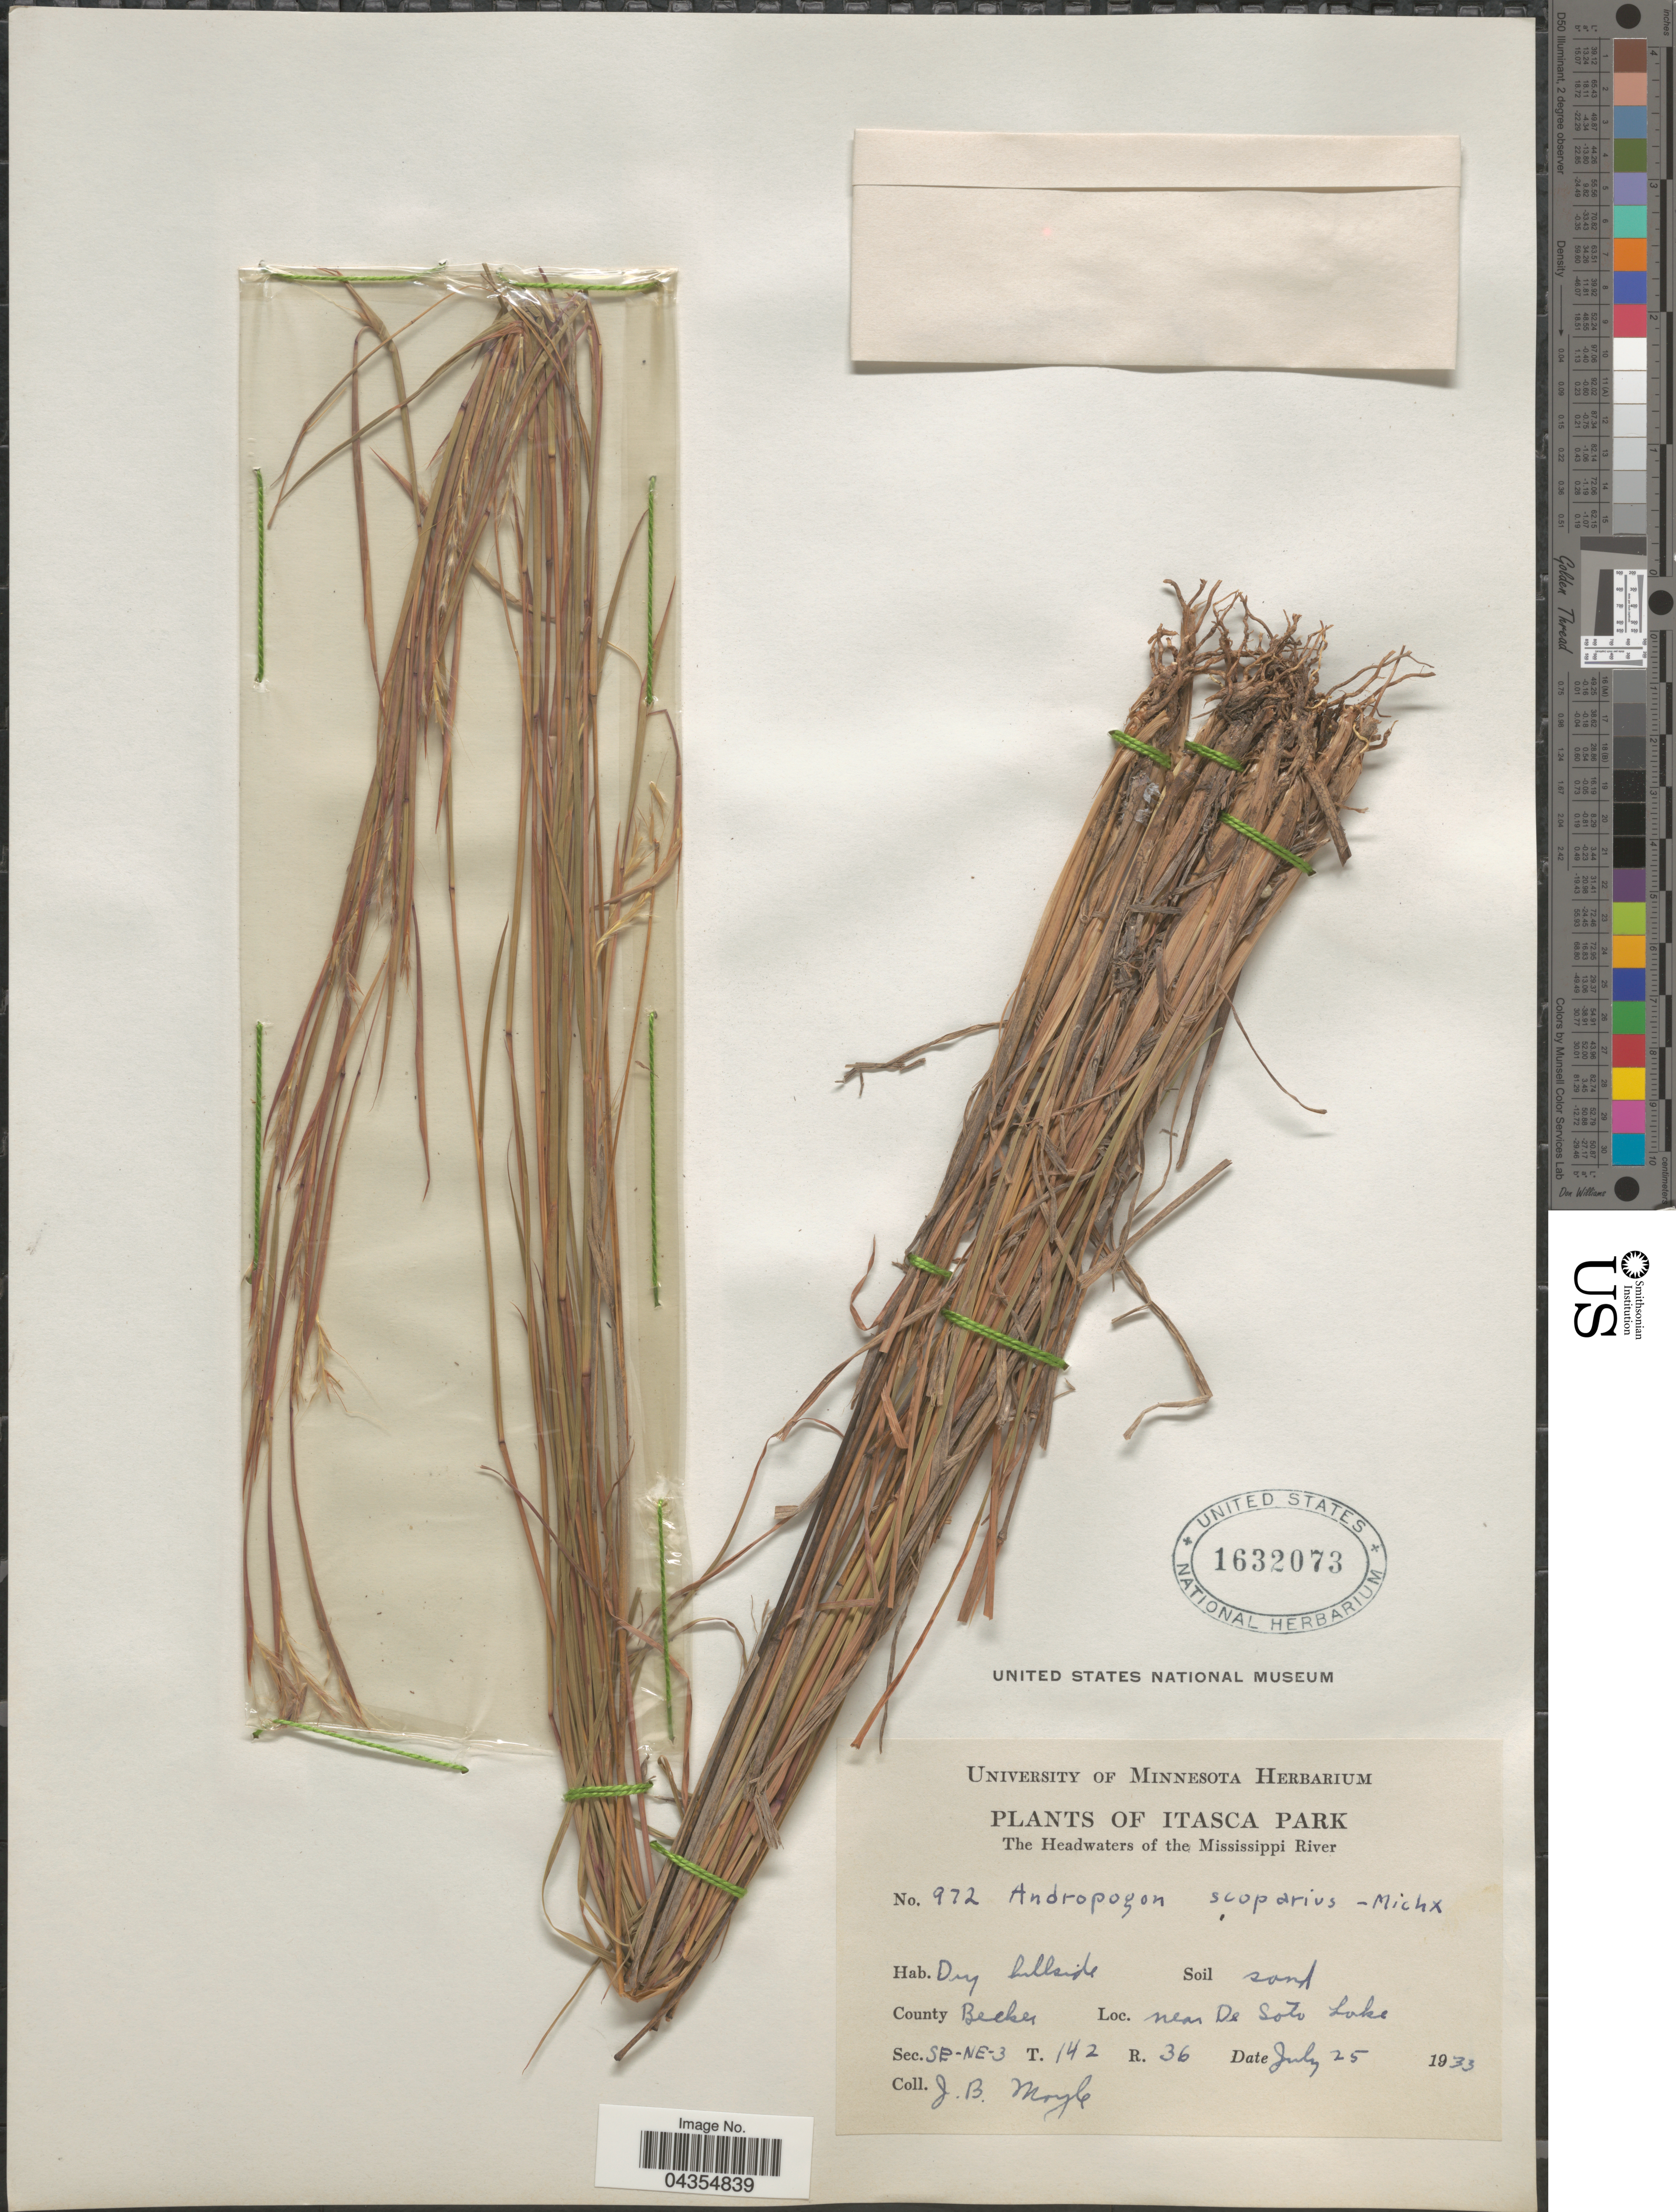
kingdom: Plantae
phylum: Tracheophyta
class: Liliopsida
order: Poales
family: Poaceae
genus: Schizachyrium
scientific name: Schizachyrium sanguineum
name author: (Retz.) Alston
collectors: J. Moyle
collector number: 972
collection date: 1933-07-25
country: United States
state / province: Minnesota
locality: Itasca Park. The Headwaters of the Mississippi River. County Becker. Near De Soto Lake. Sec. SE-NE-3. T. 142. R. 36.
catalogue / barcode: US 1632073